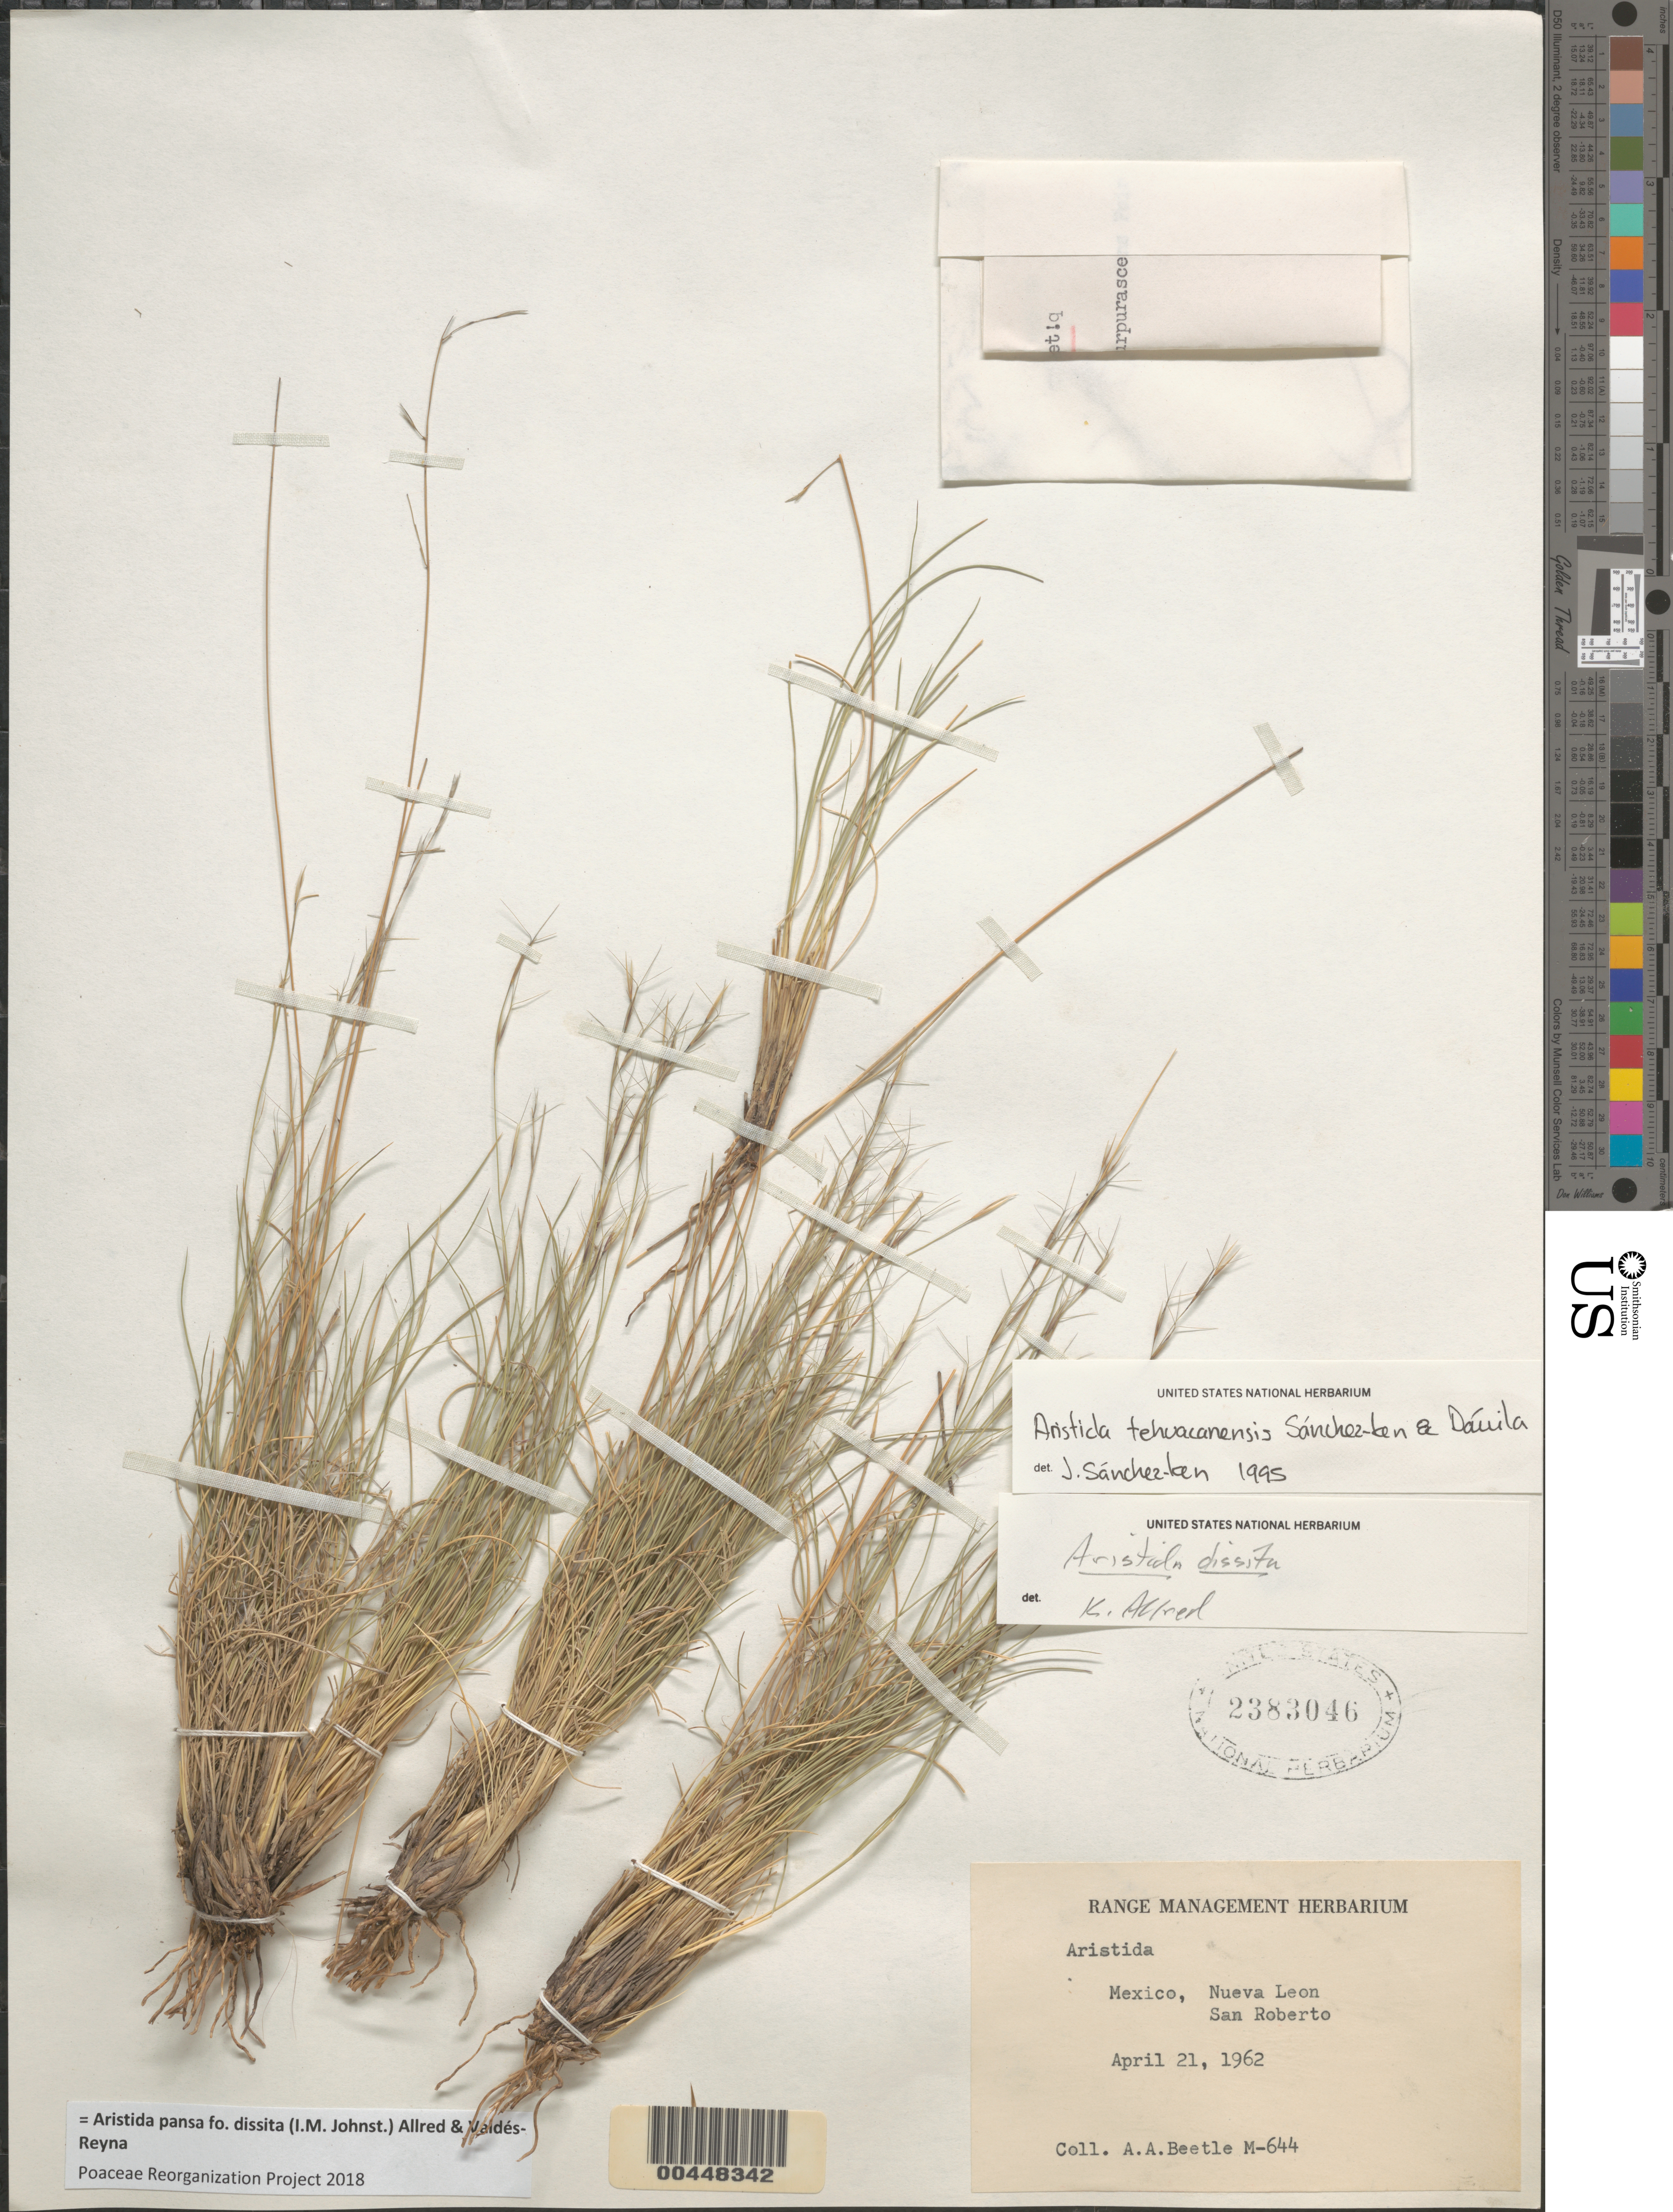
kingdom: Plantae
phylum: Tracheophyta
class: Liliopsida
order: Poales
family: Poaceae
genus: Aristida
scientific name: Aristida pansa f. dissita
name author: (I.M. Johnst.) Allred & Valdés-Reyna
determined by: Poaceae Reorganization Project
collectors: A. A. Beetle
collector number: M-644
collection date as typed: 21 Apr 1962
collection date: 1962-04-21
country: Mexico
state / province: Nuevo León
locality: San Roberto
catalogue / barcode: US 2383046